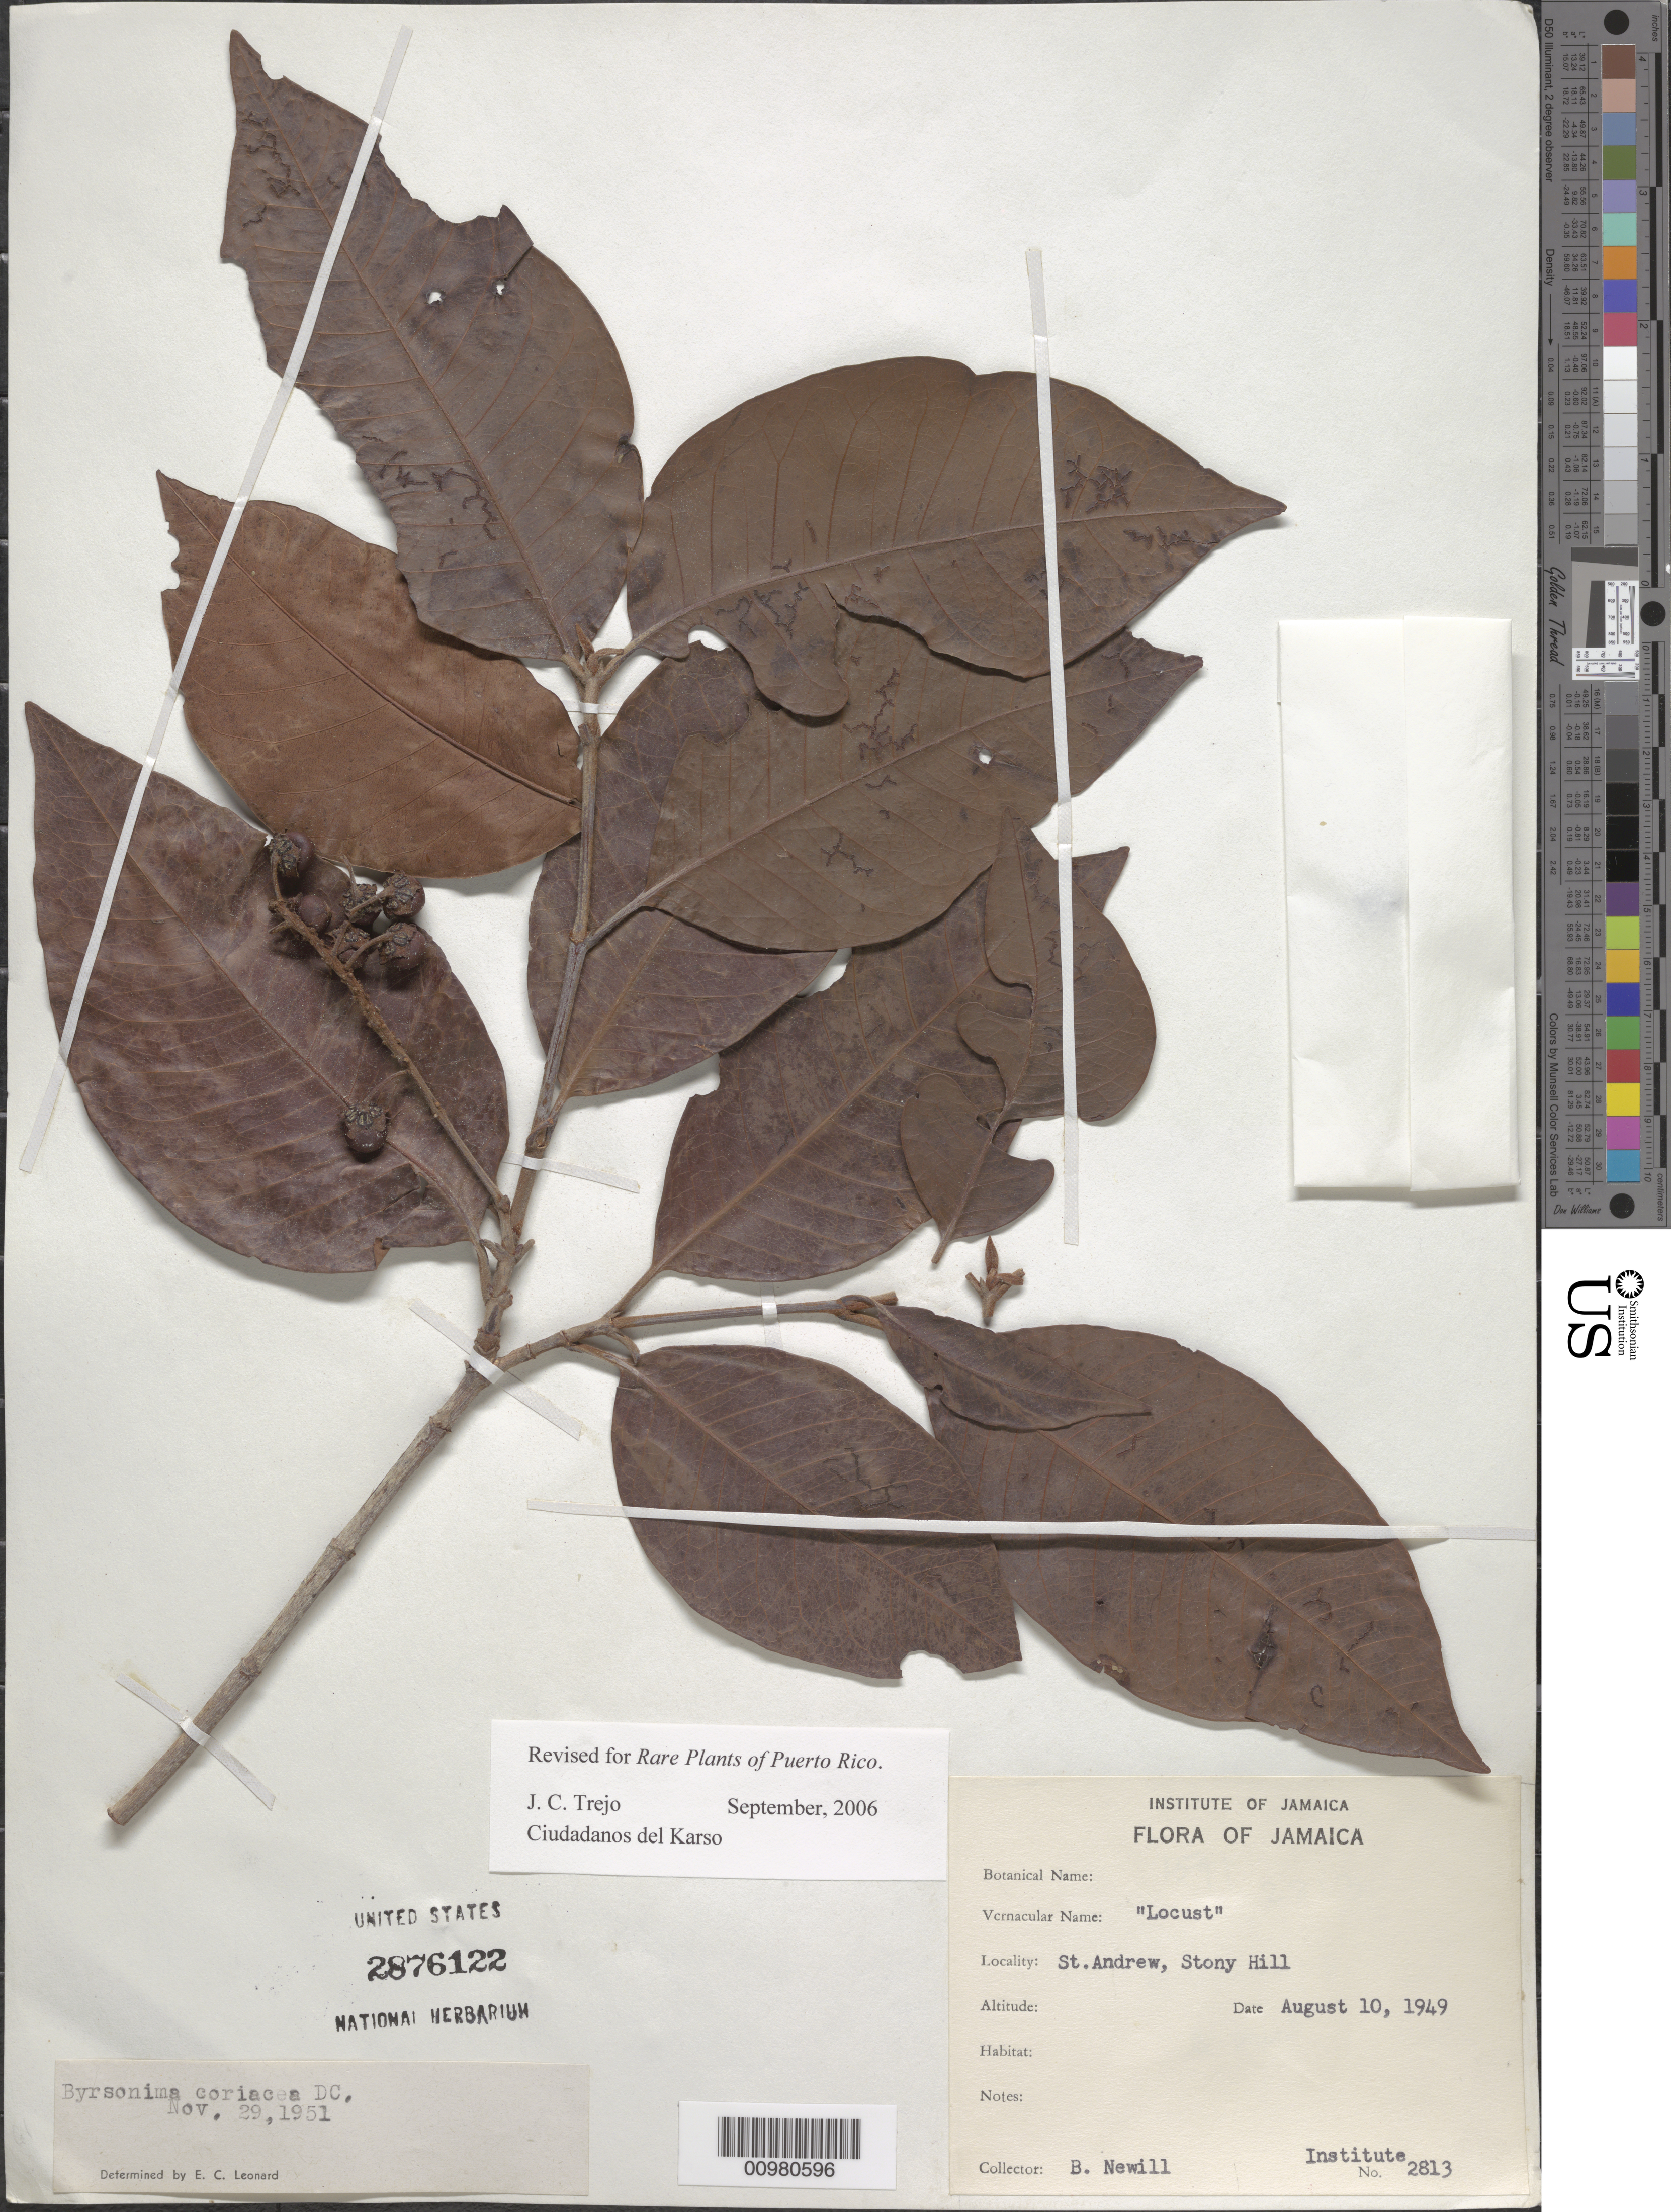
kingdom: Plantae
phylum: Tracheophyta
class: Magnoliopsida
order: Malpighiales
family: Malpighiaceae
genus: Byrsonima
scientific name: Byrsonima crassifolia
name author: (L.) Kunth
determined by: Trejo-Torres, J. C.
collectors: B. Newill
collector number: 2813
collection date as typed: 10 Aug 1949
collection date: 1949-08-10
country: Jamaica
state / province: Saint Andrew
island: Jamaica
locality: Stony Hill.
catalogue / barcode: US 2876122